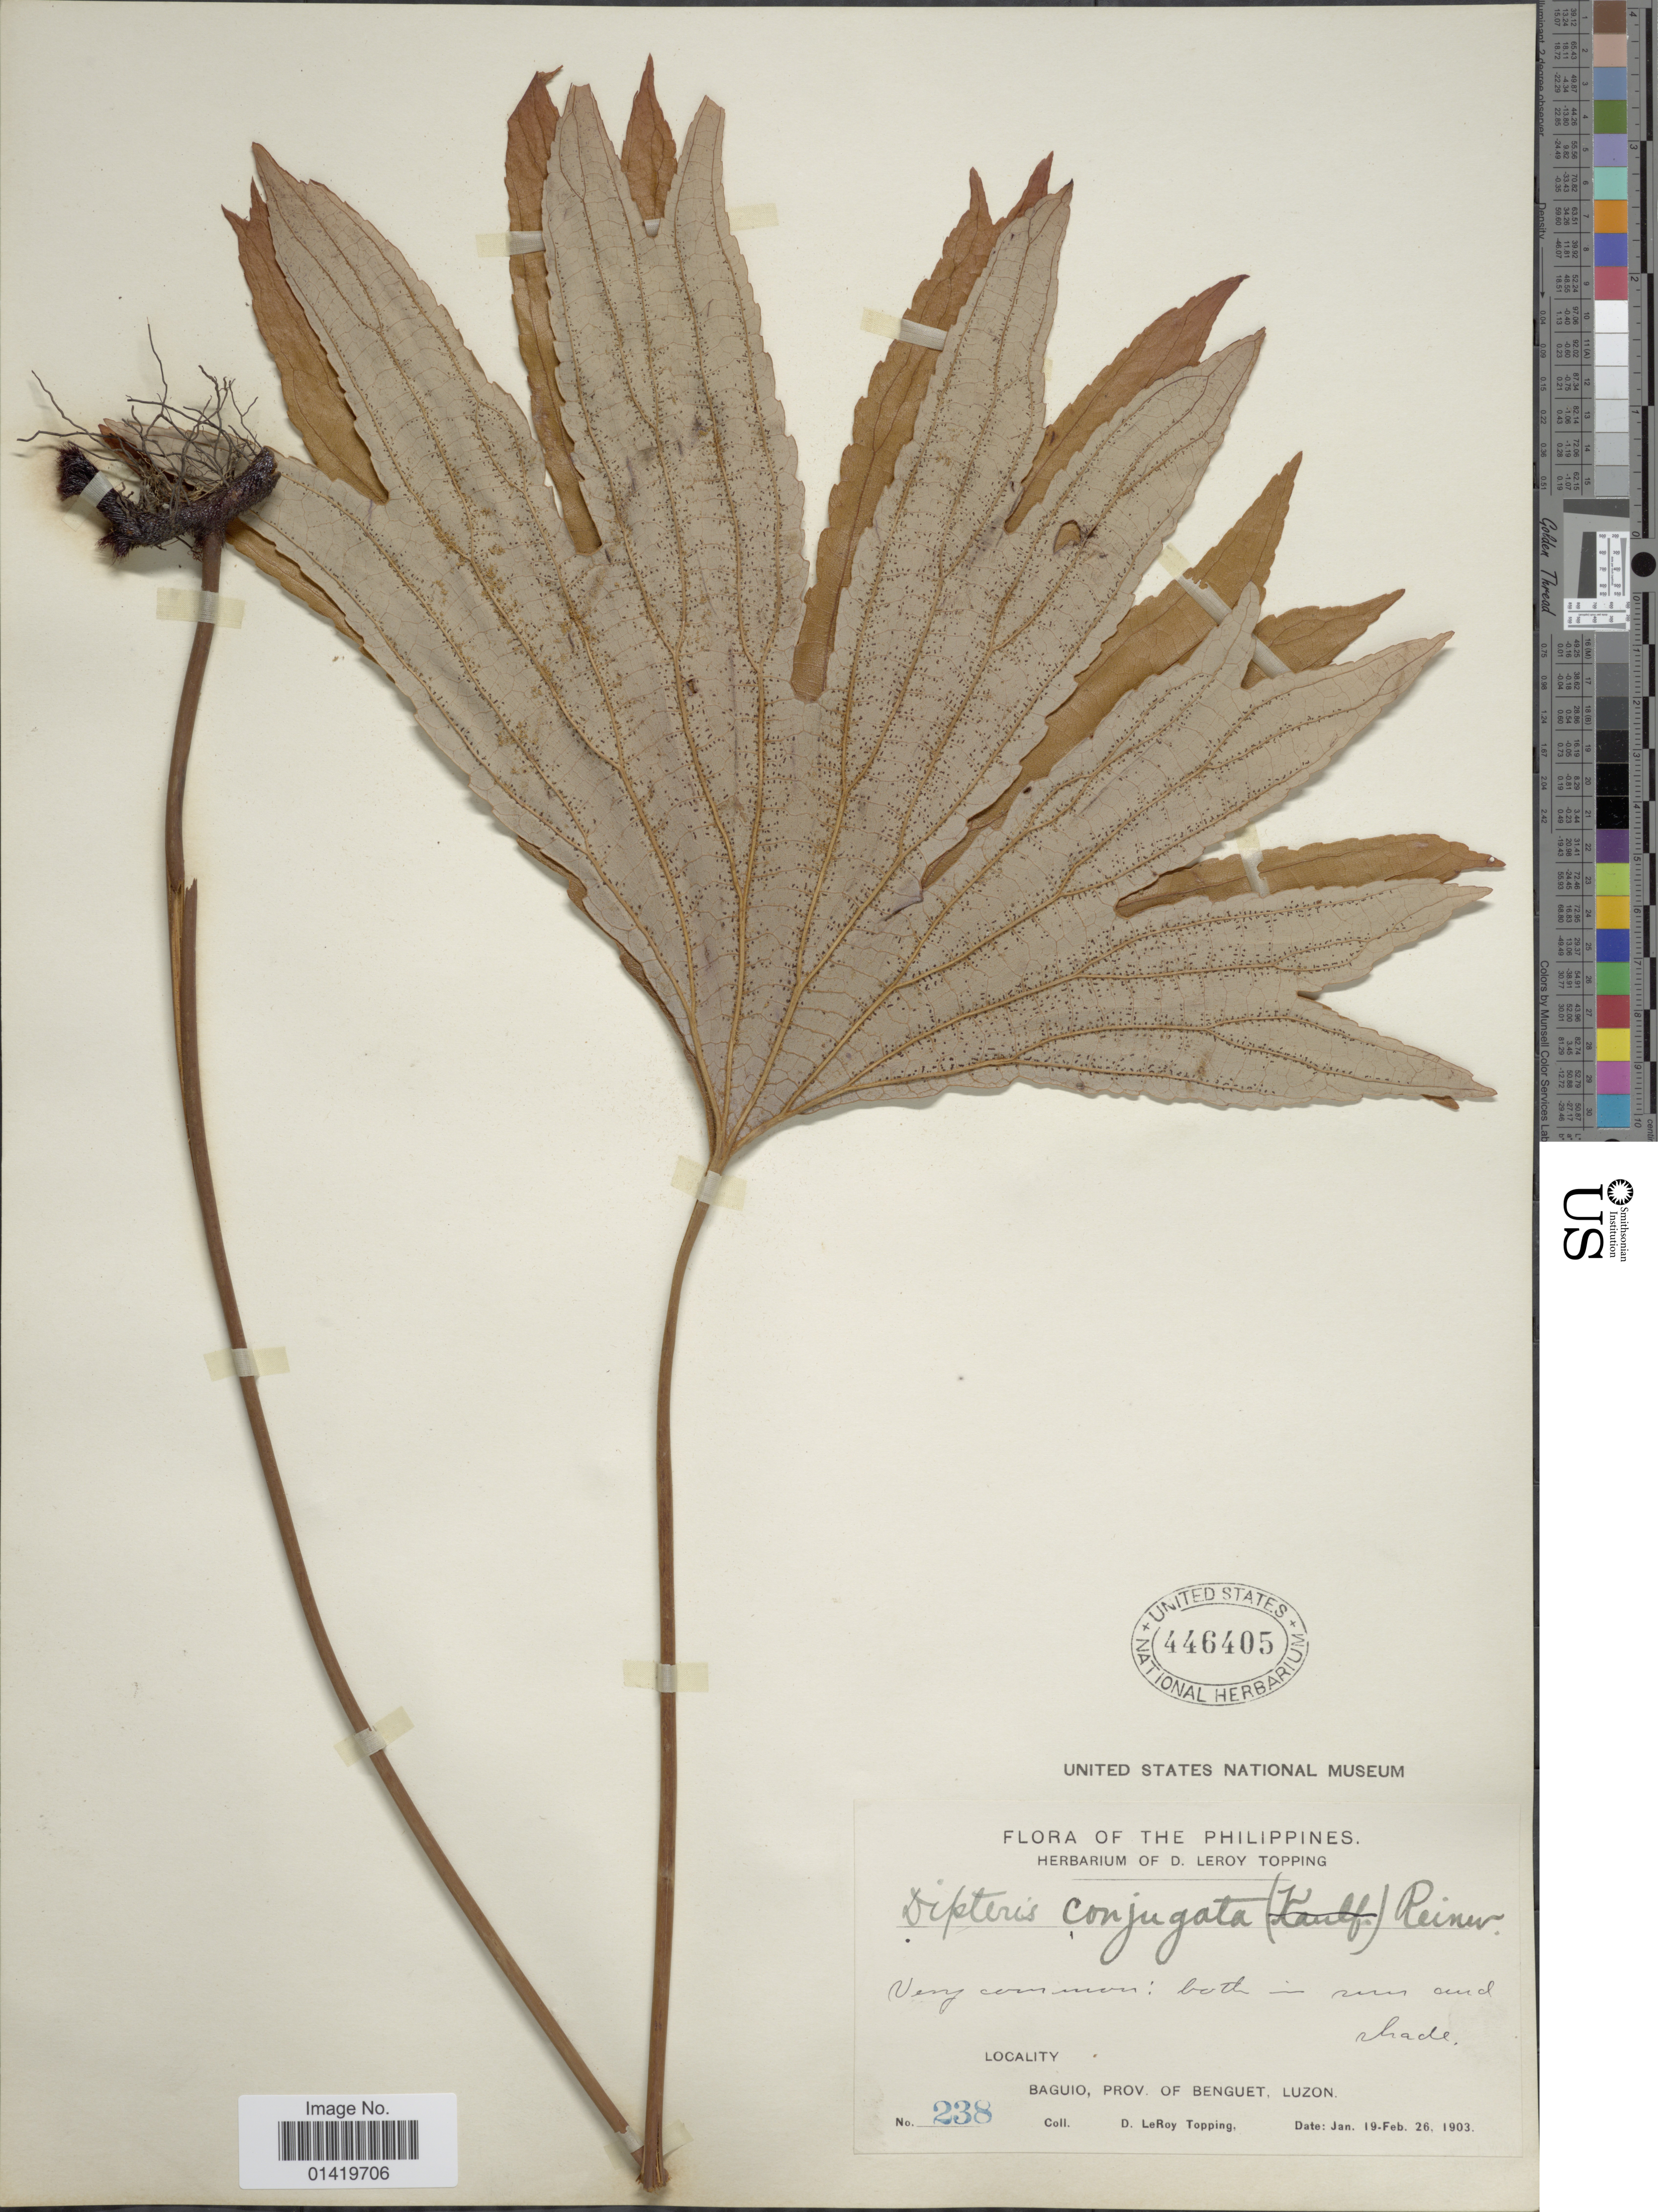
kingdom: Plantae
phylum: Tracheophyta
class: Polypodiopsida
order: Gleicheniales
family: Dipteridaceae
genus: Dipteris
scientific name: Dipteris conjugata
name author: Reinw.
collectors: D. L. Topping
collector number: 238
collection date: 1903-01-19/1903-02-26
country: Philippines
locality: Baguio, prov. of Benguet, Luzon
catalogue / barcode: US 446405